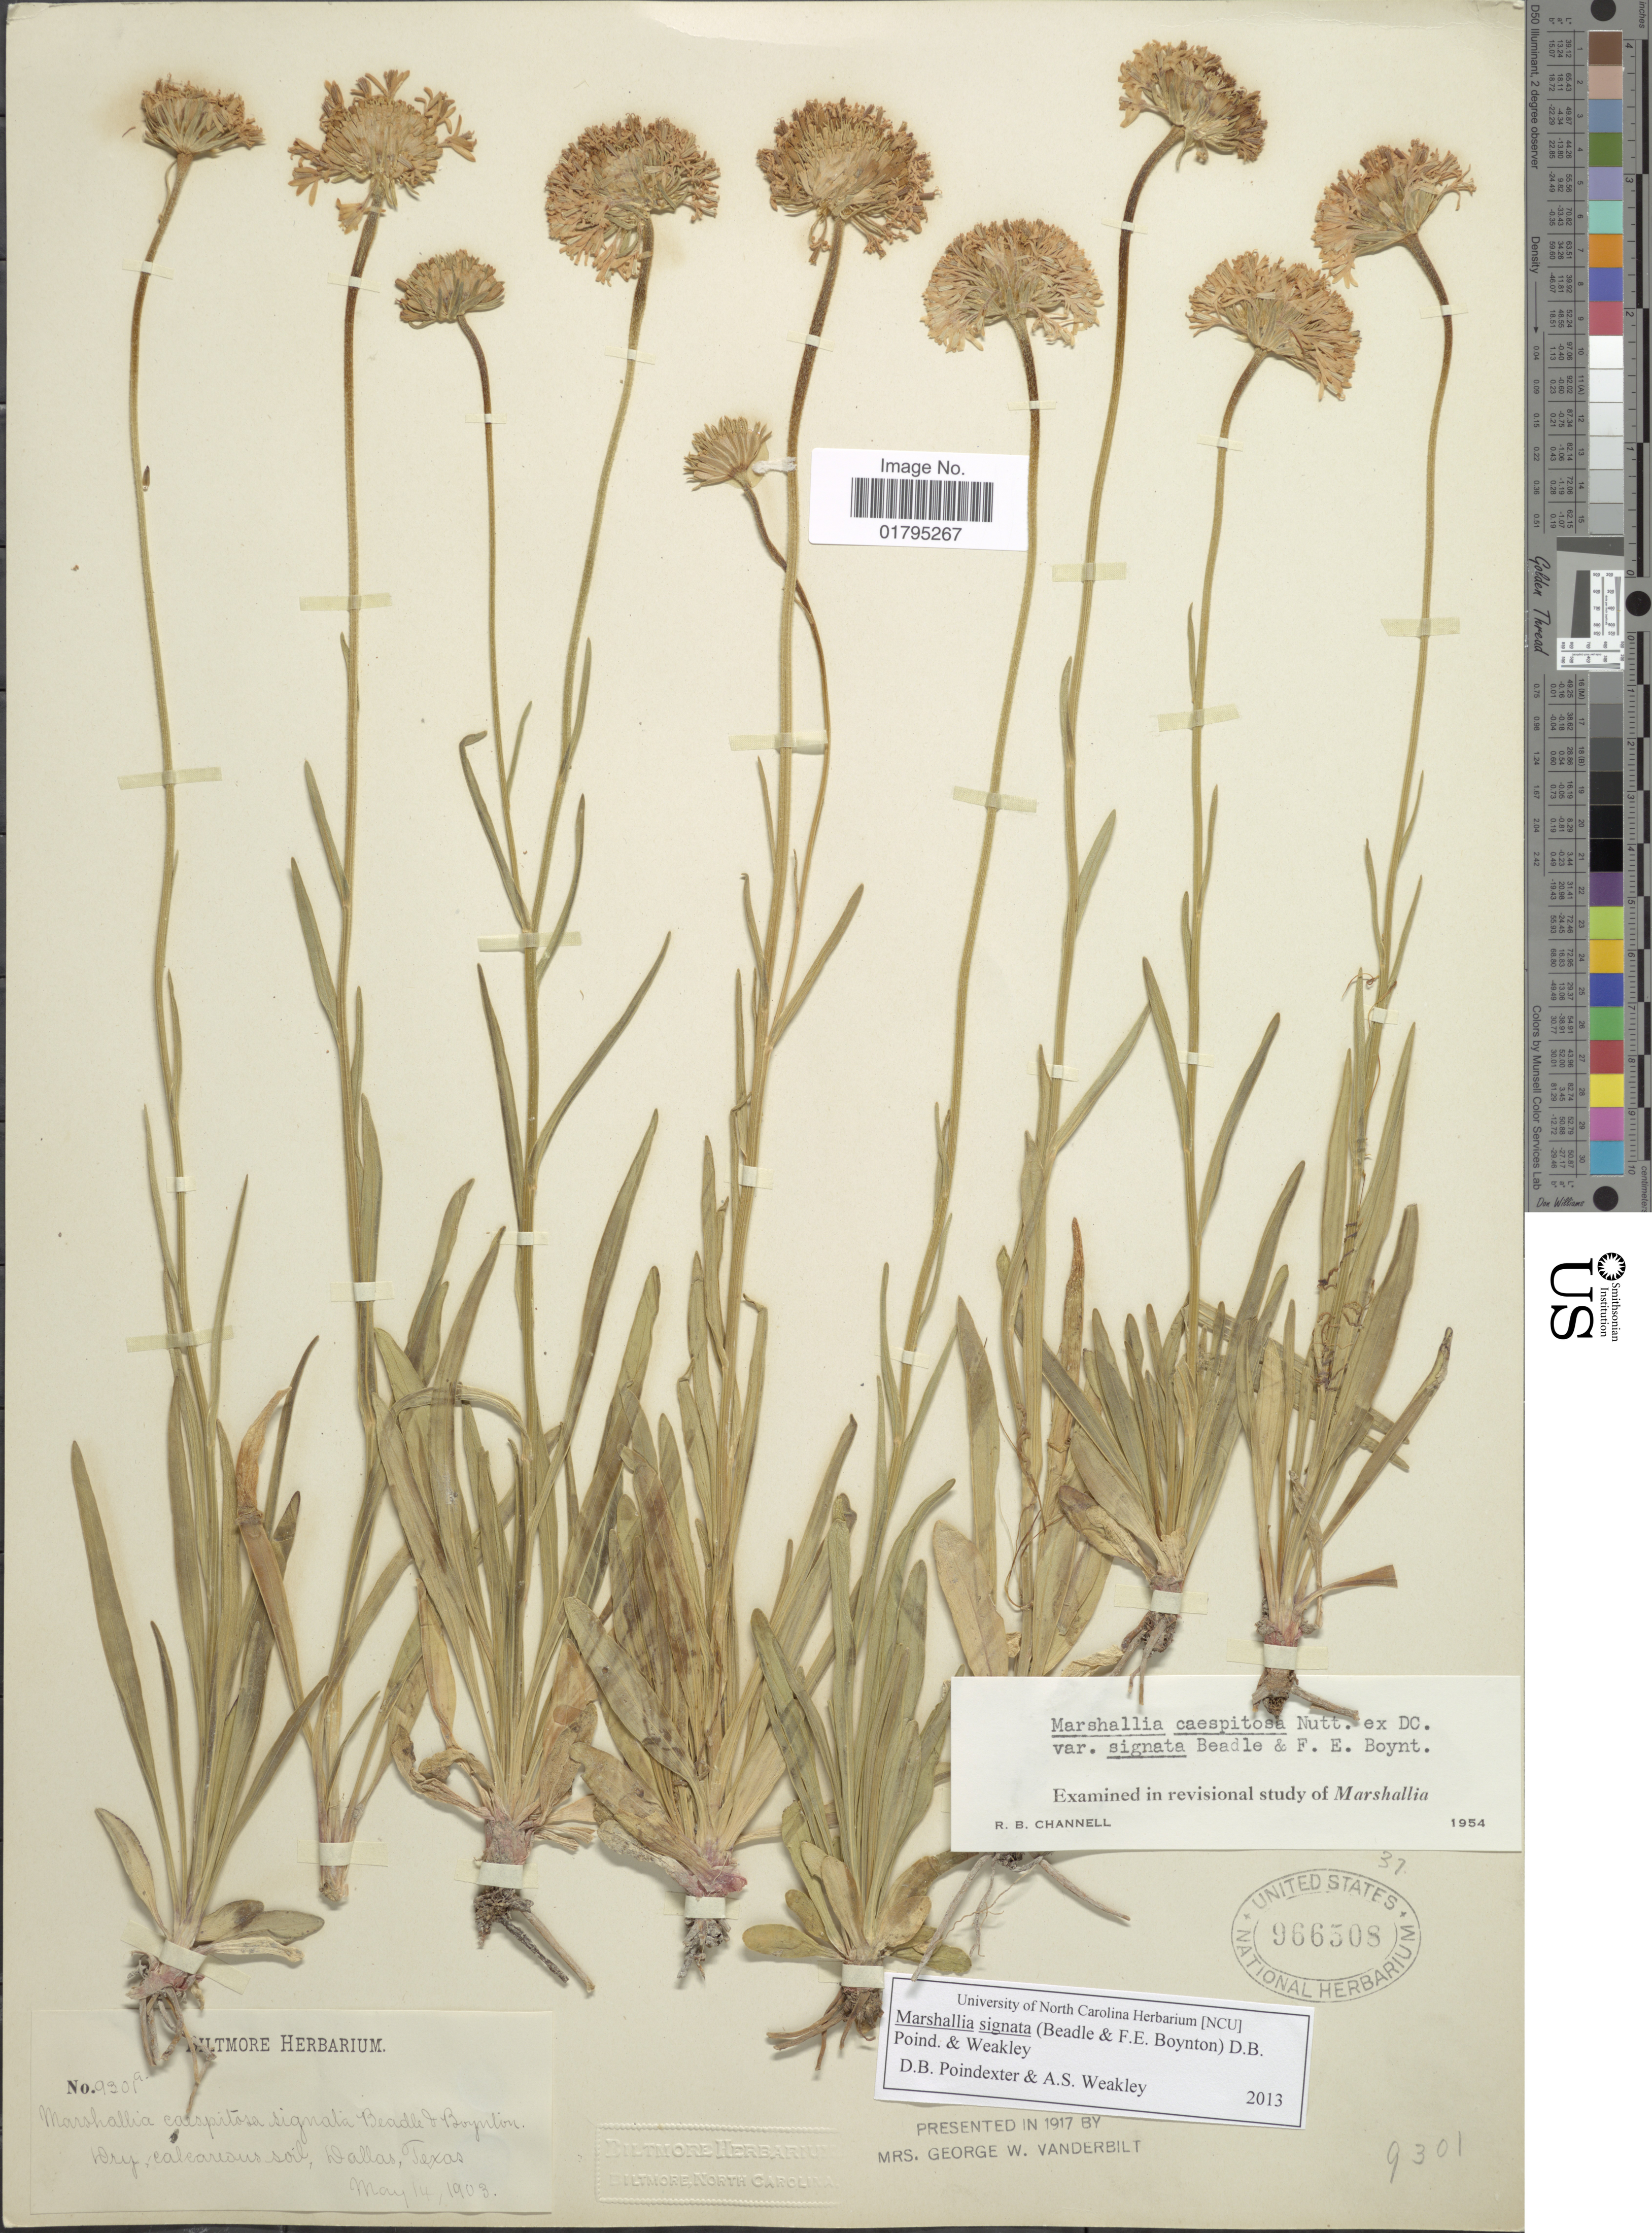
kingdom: Plantae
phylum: Tracheophyta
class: Magnoliopsida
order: Asterales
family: Asteraceae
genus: Marshallia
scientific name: Marshallia caespitosa var. signata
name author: Beadle & F.E. Boynton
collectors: ex herb. Biltmore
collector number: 930a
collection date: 1903-05-14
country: United States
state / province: Texas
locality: Dallas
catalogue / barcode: US 966508